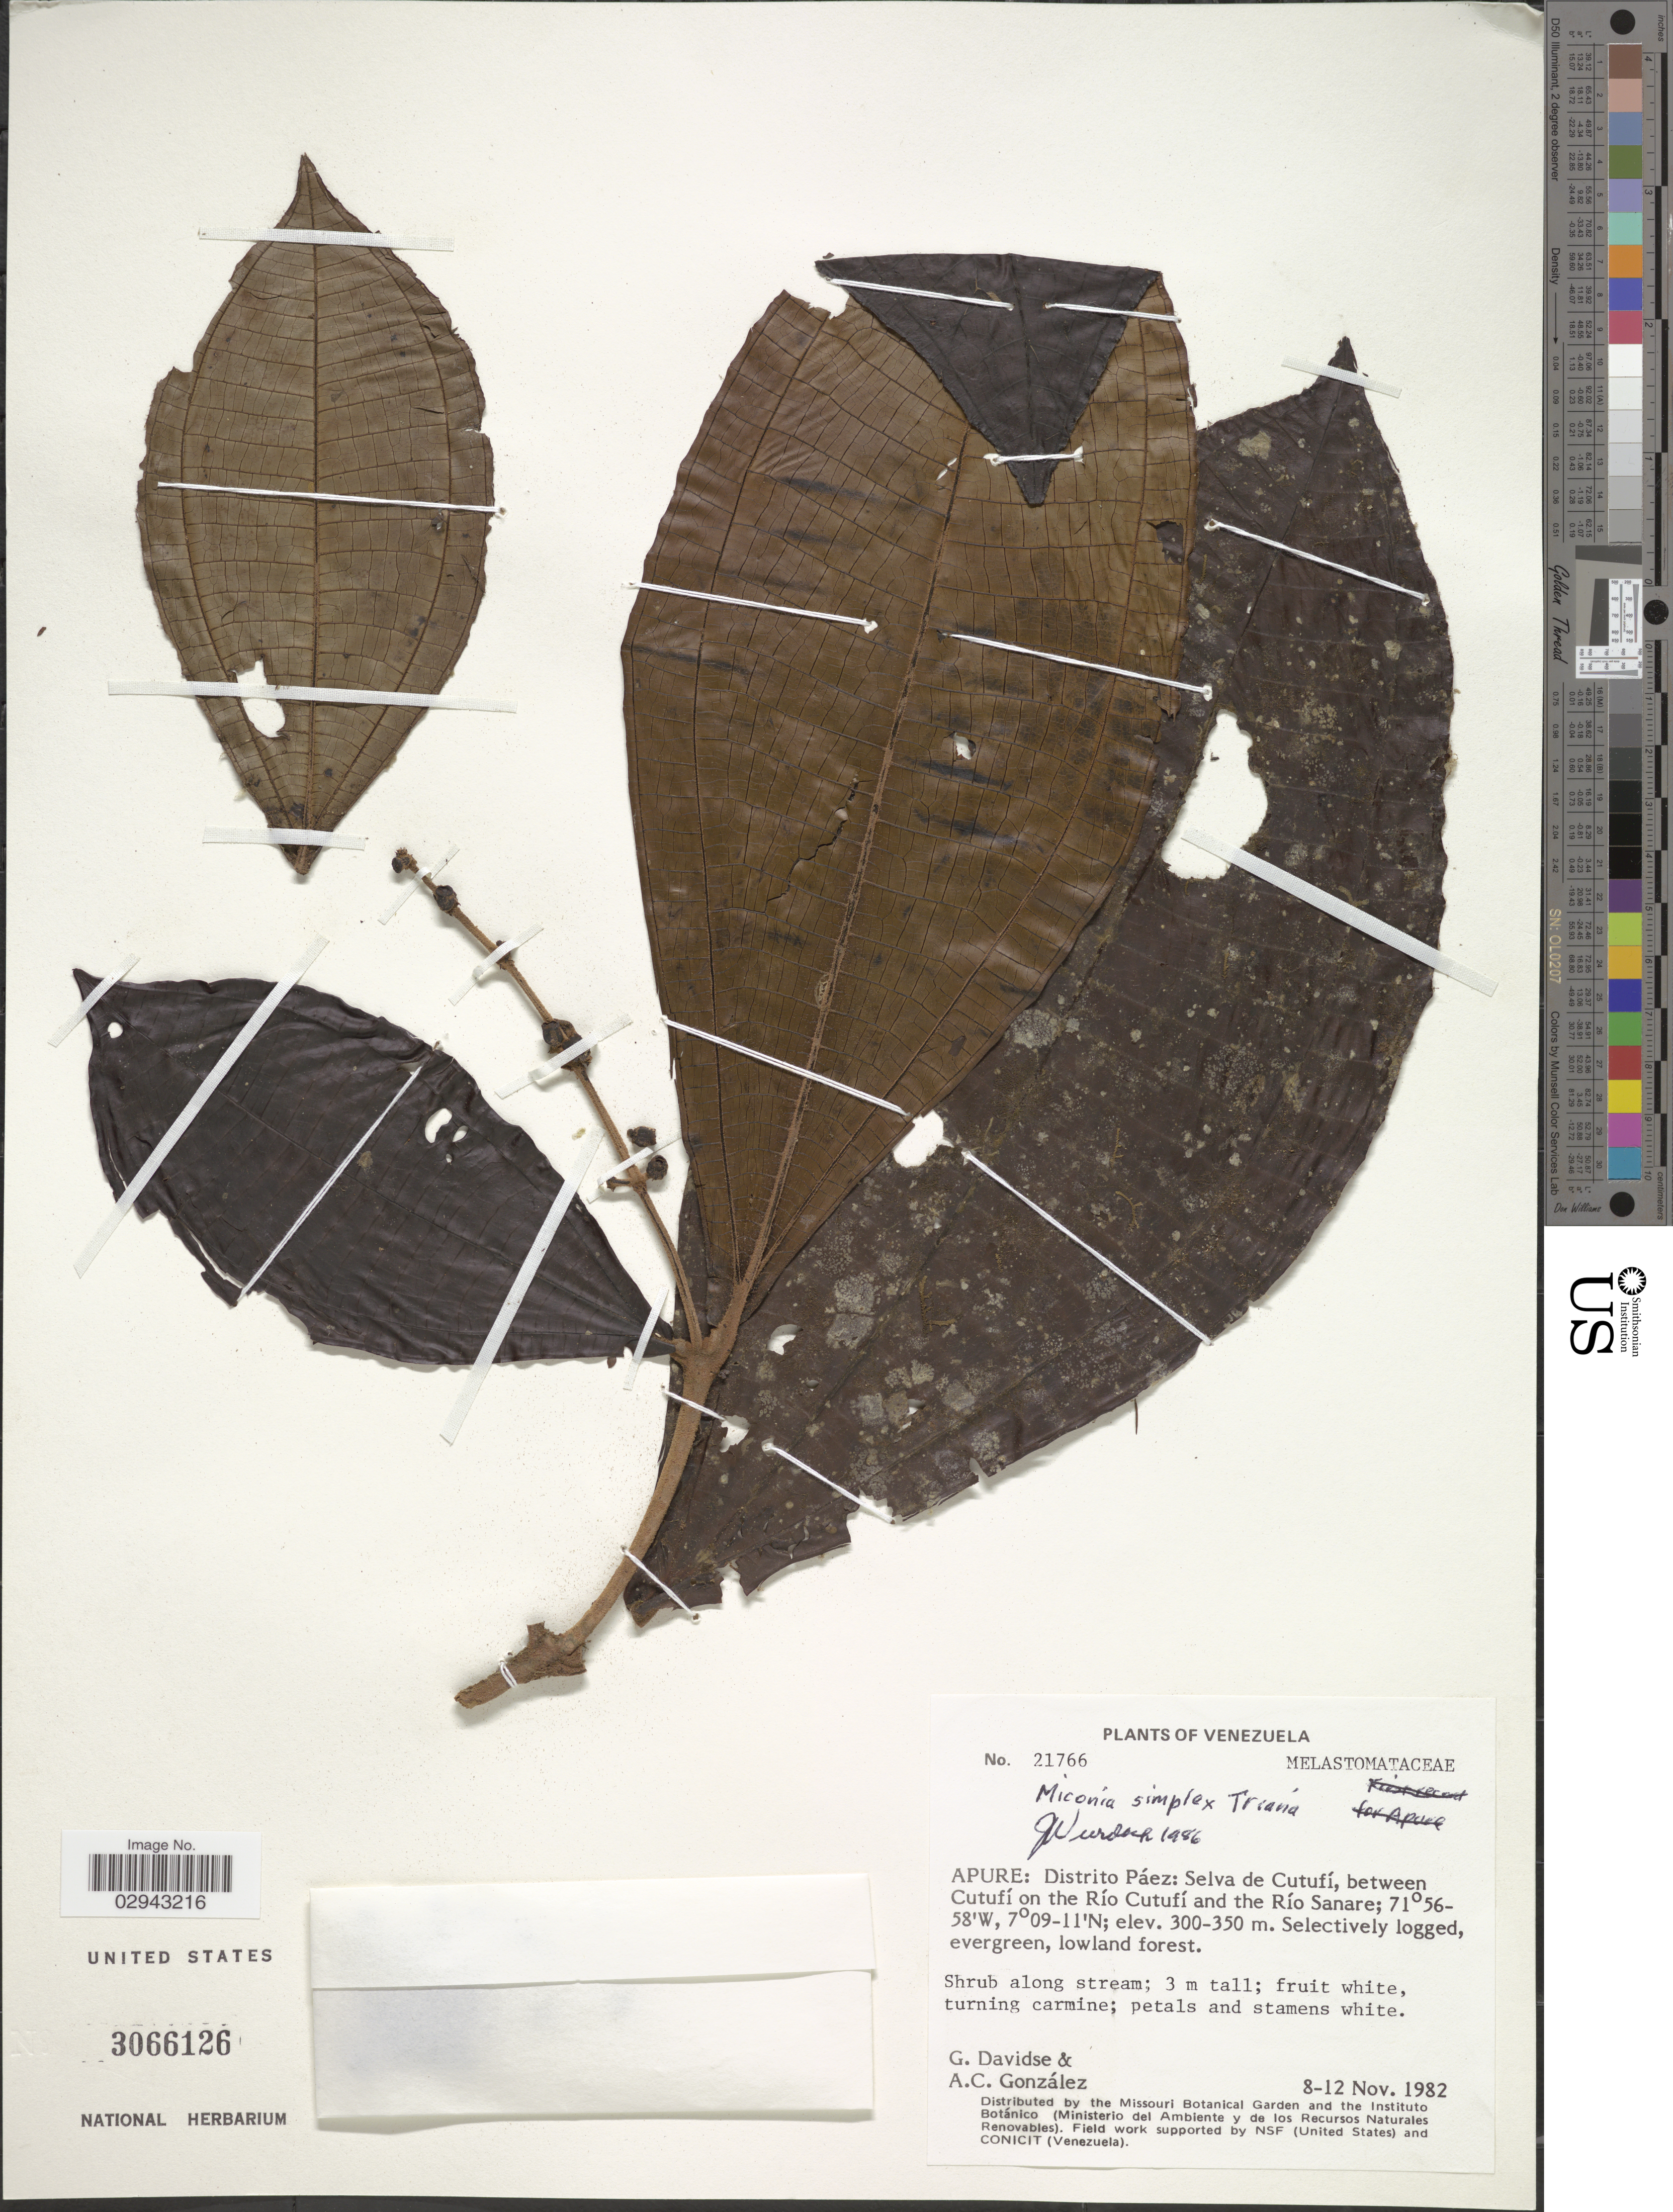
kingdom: Plantae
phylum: Tracheophyta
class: Magnoliopsida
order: Myrtales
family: Melastomataceae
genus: Miconia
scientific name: Miconia simplex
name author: Triana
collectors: G. Davidse & A. C. González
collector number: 21766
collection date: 1982-11-08/1982-11-12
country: Venezuela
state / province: Apure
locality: Distrito Páez: Selva de Cutufí, between Cutufí on the Río Cutufí and the Río Sanare.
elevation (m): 300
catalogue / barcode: US 3066126